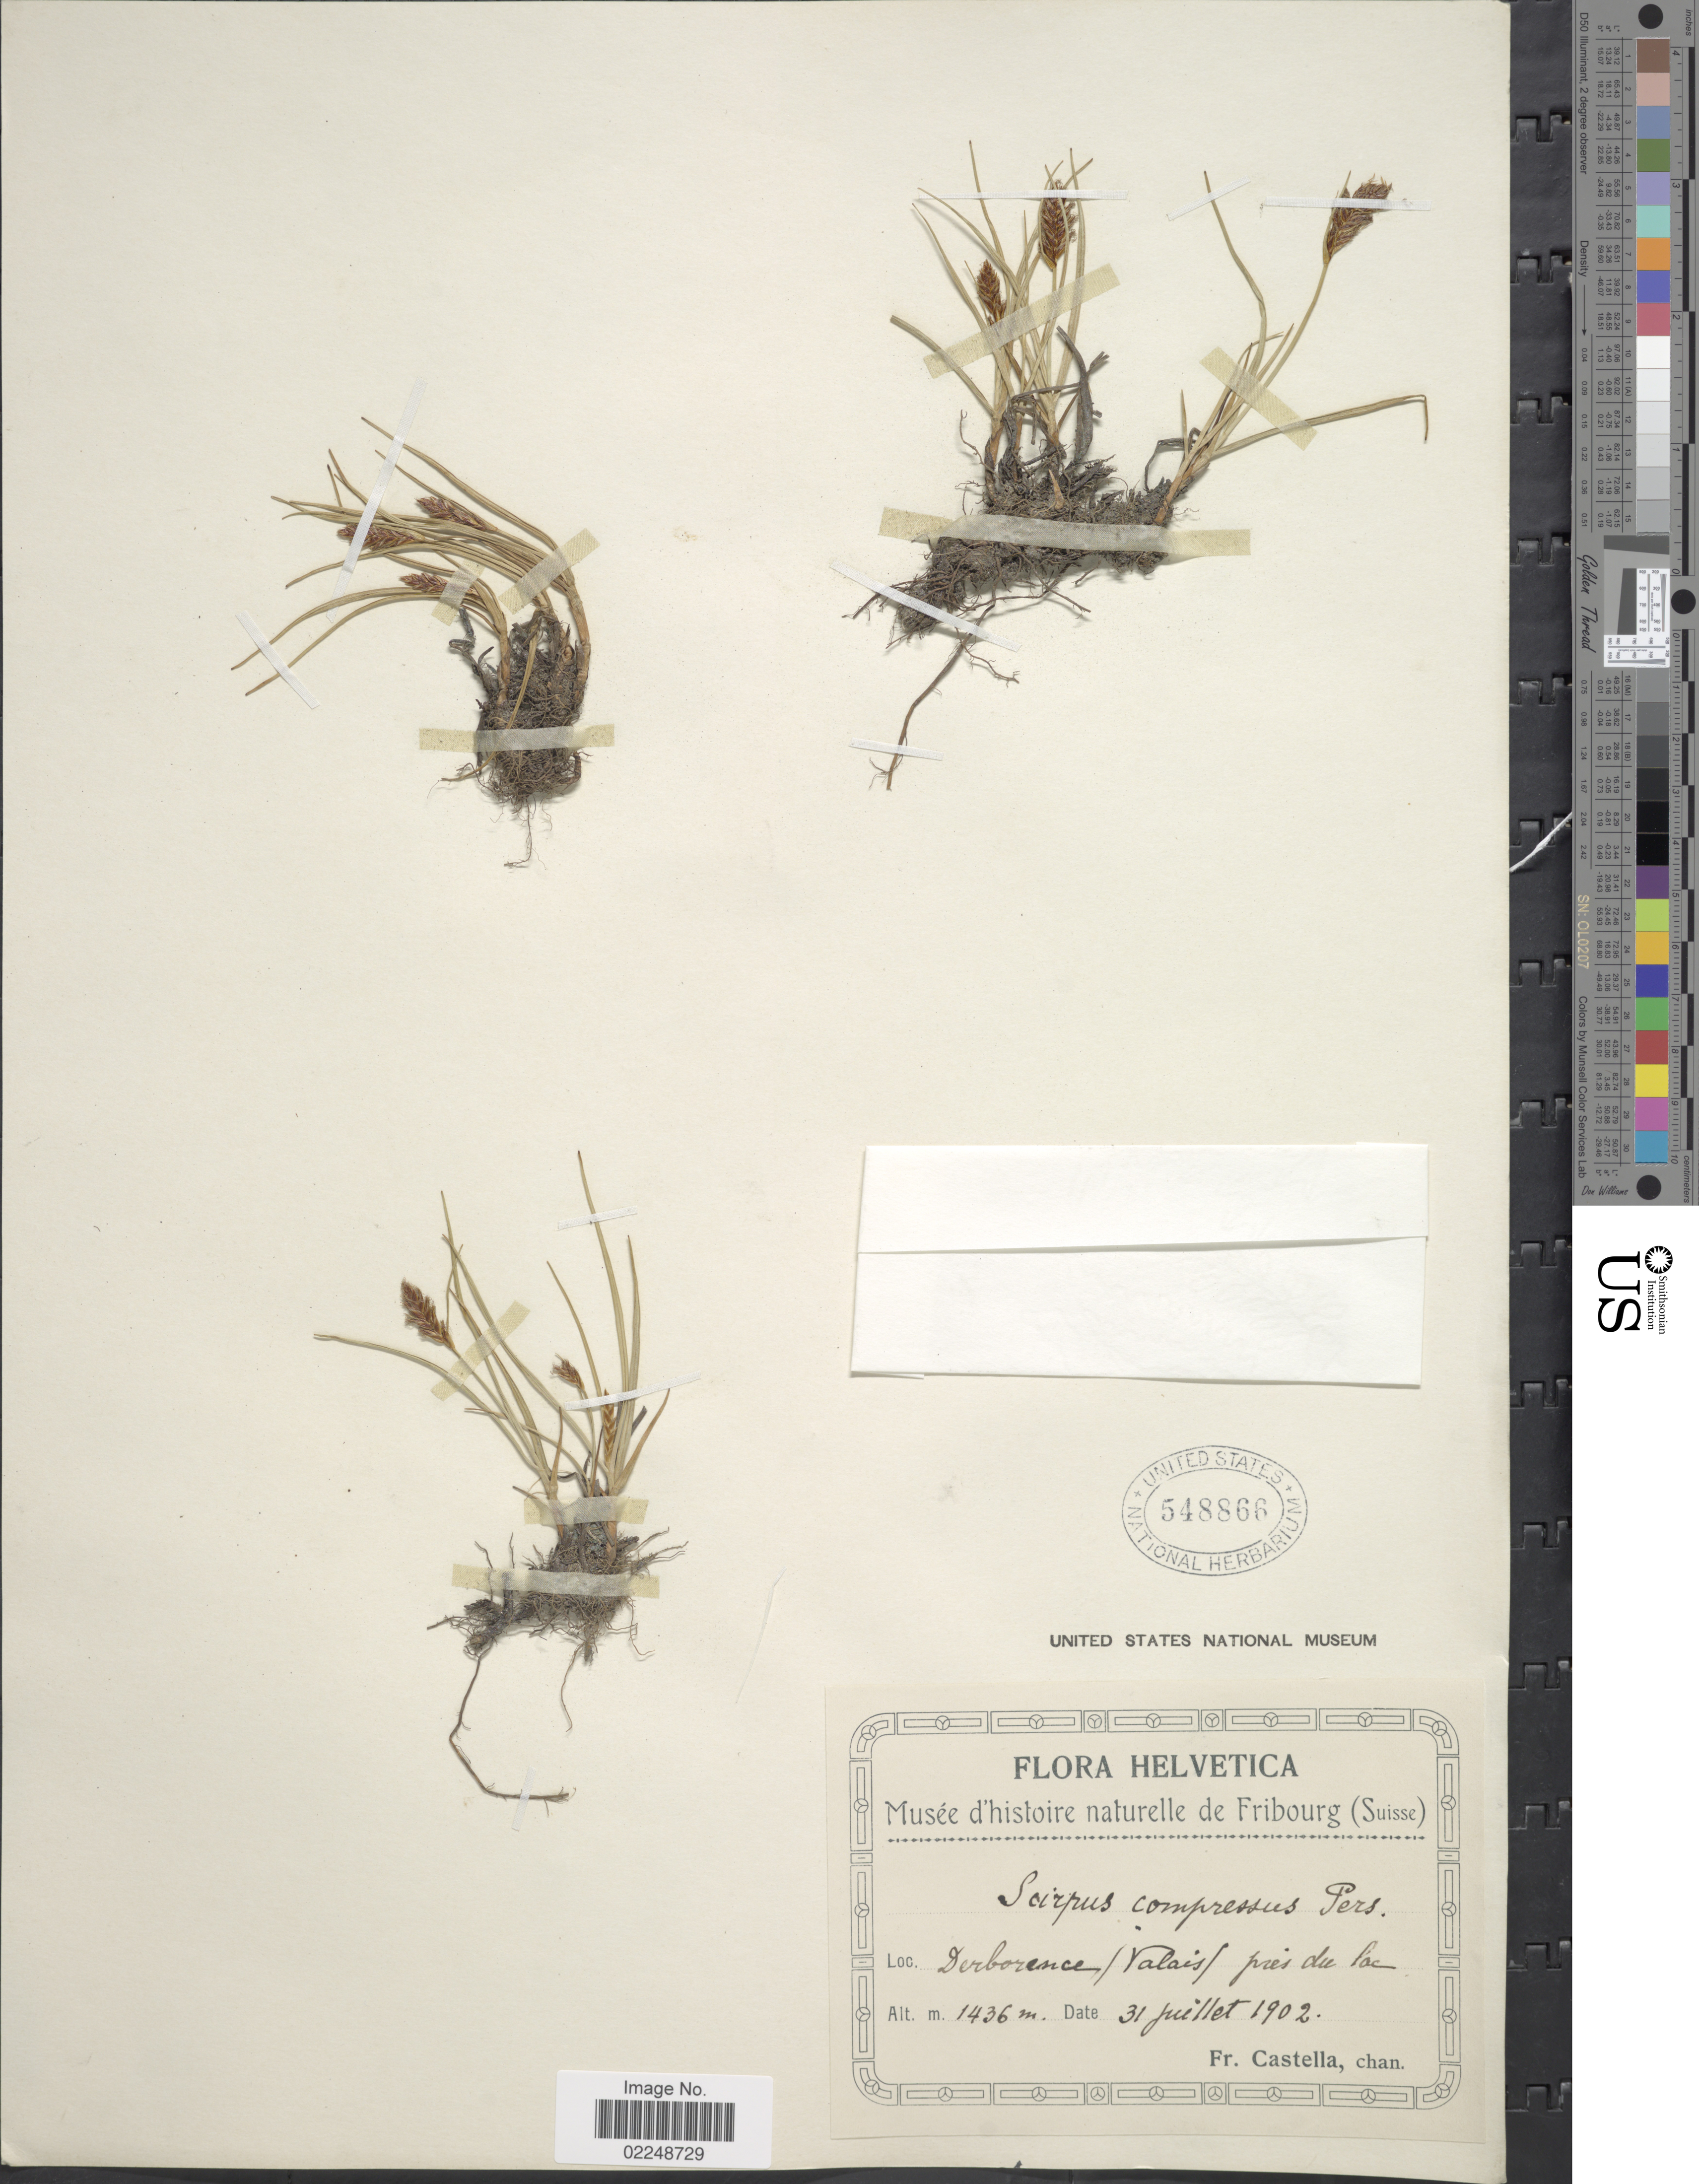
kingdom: Plantae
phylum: Tracheophyta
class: Liliopsida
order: Poales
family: Cyperaceae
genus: Blysmus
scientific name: Blysmus compressus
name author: (L.) Panzer ex Link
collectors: Fr. Castella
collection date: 1902-07-31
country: Switzerland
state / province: Valais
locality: Helvetica, Derborence (Valais) pres du loc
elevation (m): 1436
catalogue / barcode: US 548866